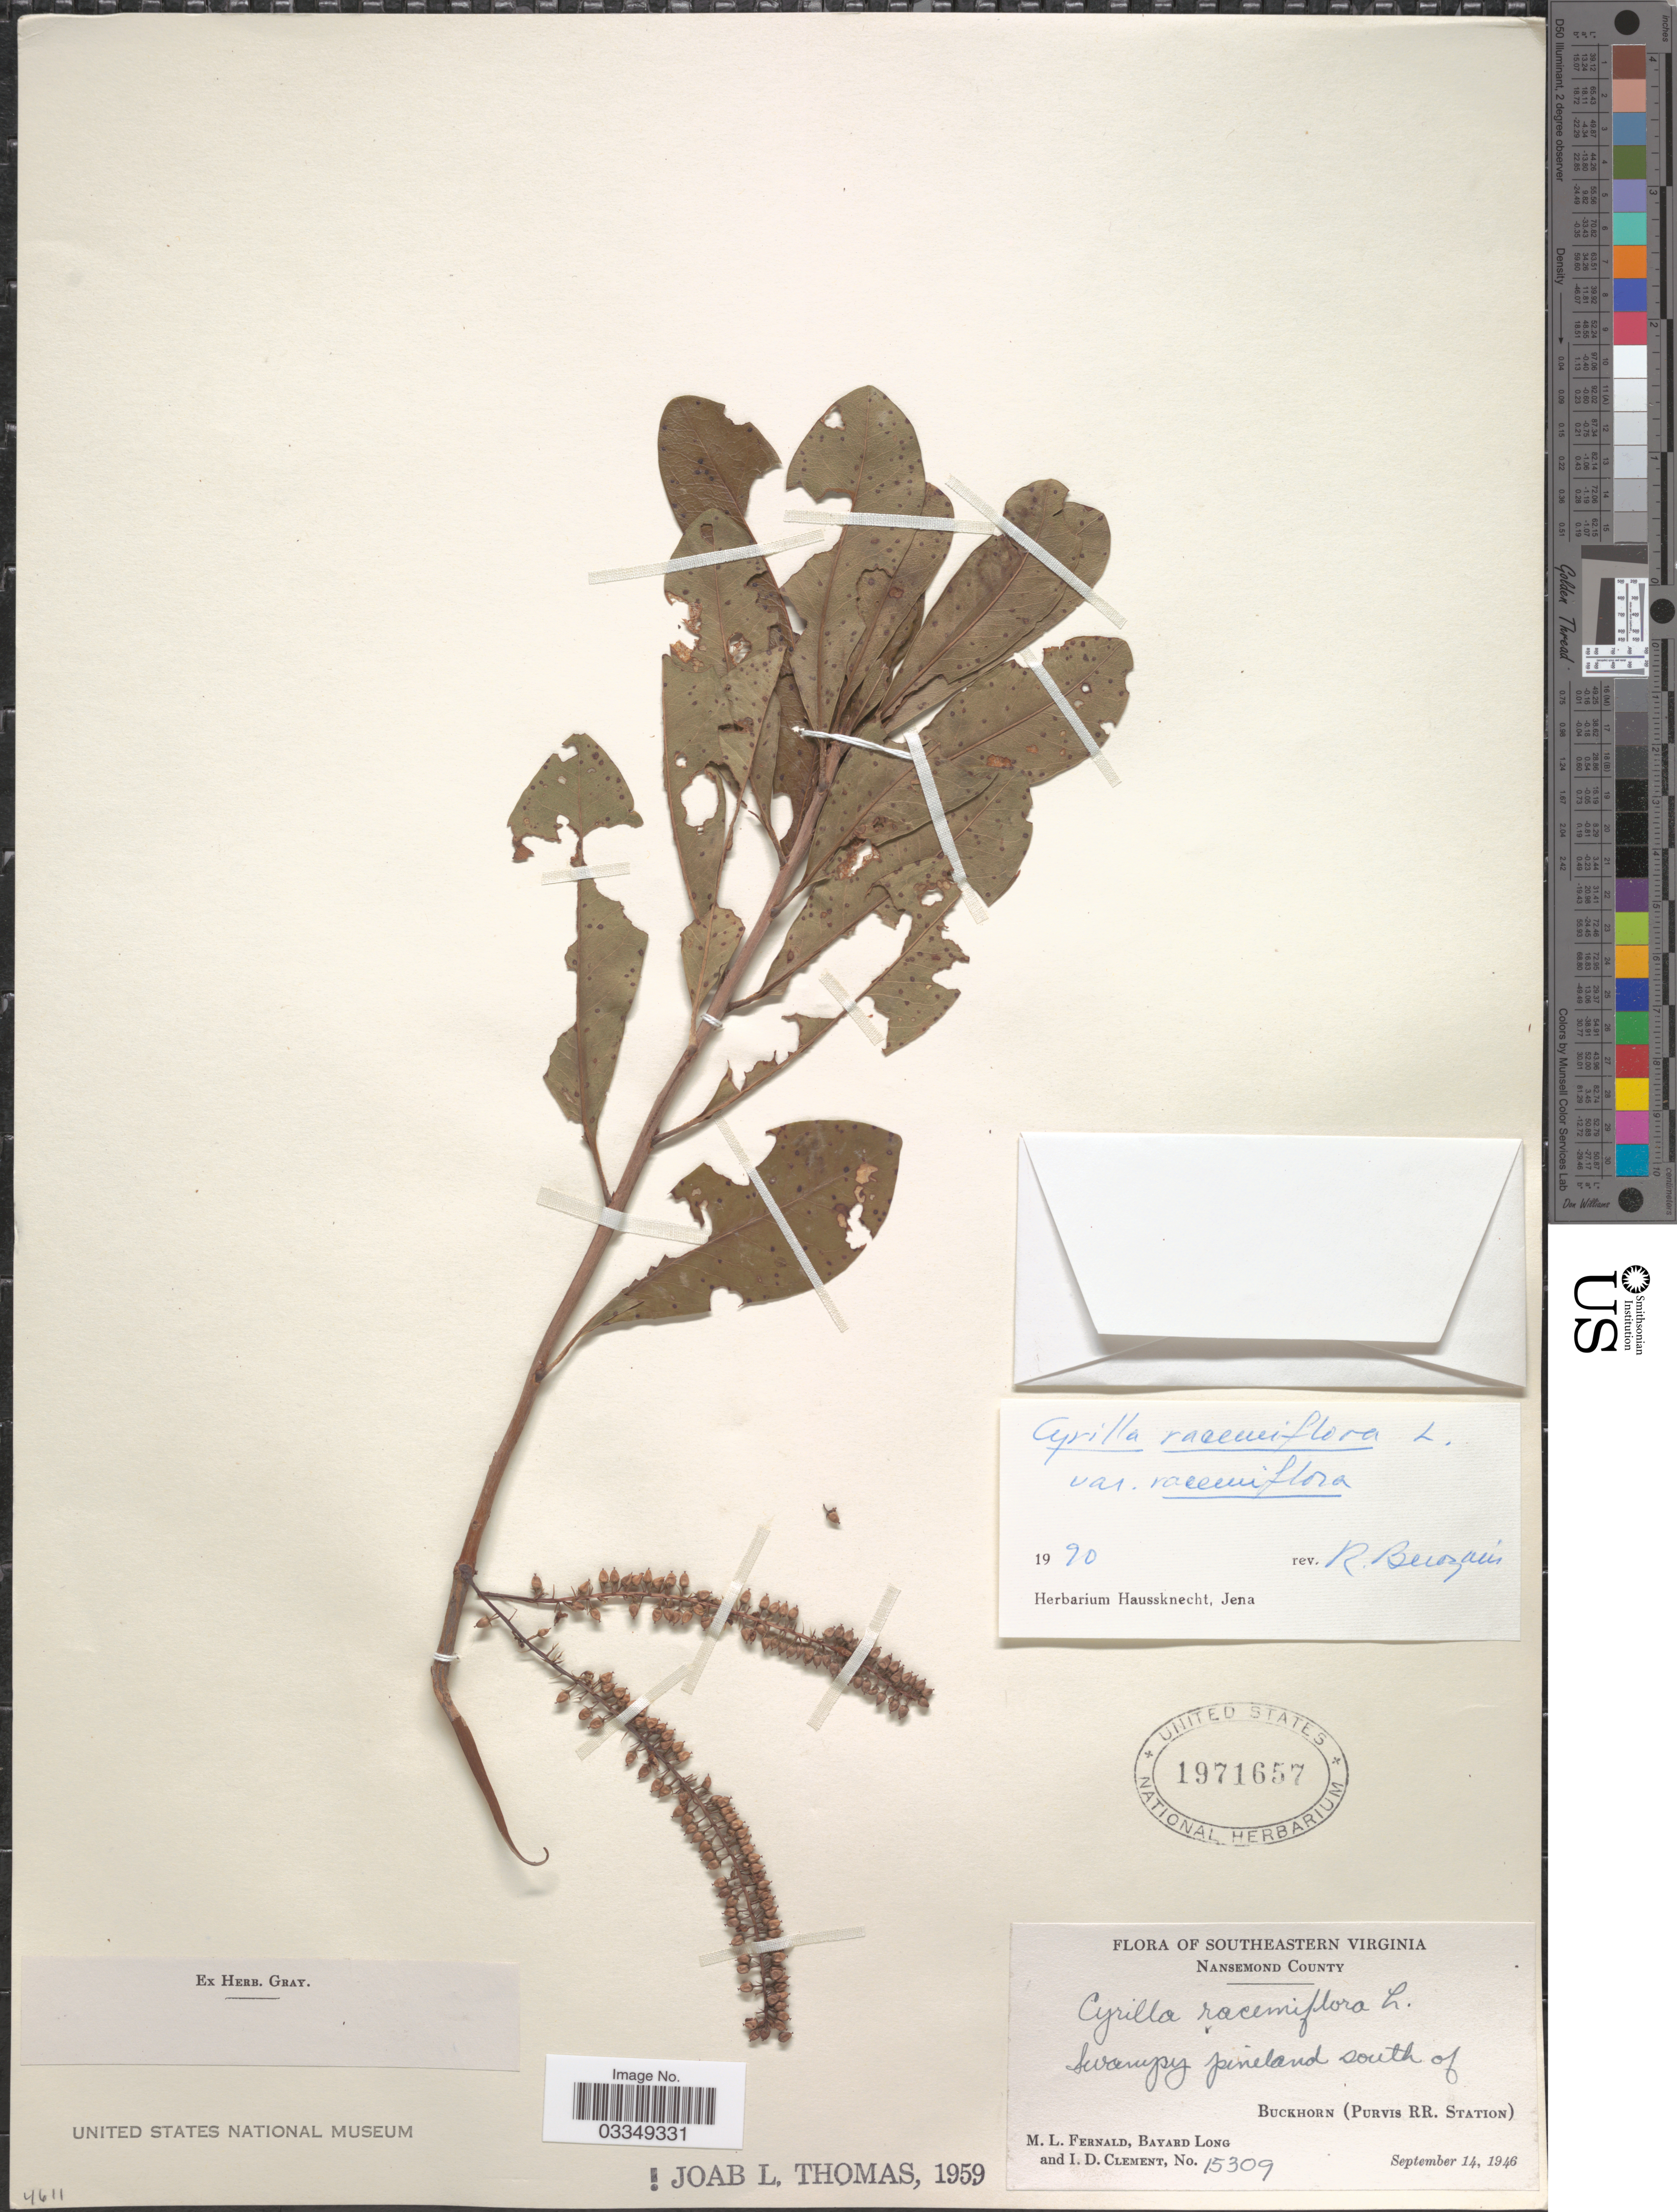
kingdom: Plantae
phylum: Tracheophyta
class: Magnoliopsida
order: Ericales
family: Cyrillaceae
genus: Cyrilla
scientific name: Cyrilla racemiflora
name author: L.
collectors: M. L. Fernald, B. Long & I. Clement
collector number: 15309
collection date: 1946-09-14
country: United States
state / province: Virginia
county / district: City of Suffolk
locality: Southeastern Virginia. Nansemond County. Swampy pineland south of Buckhorn (Purvis RR. Station).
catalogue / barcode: US 1971657